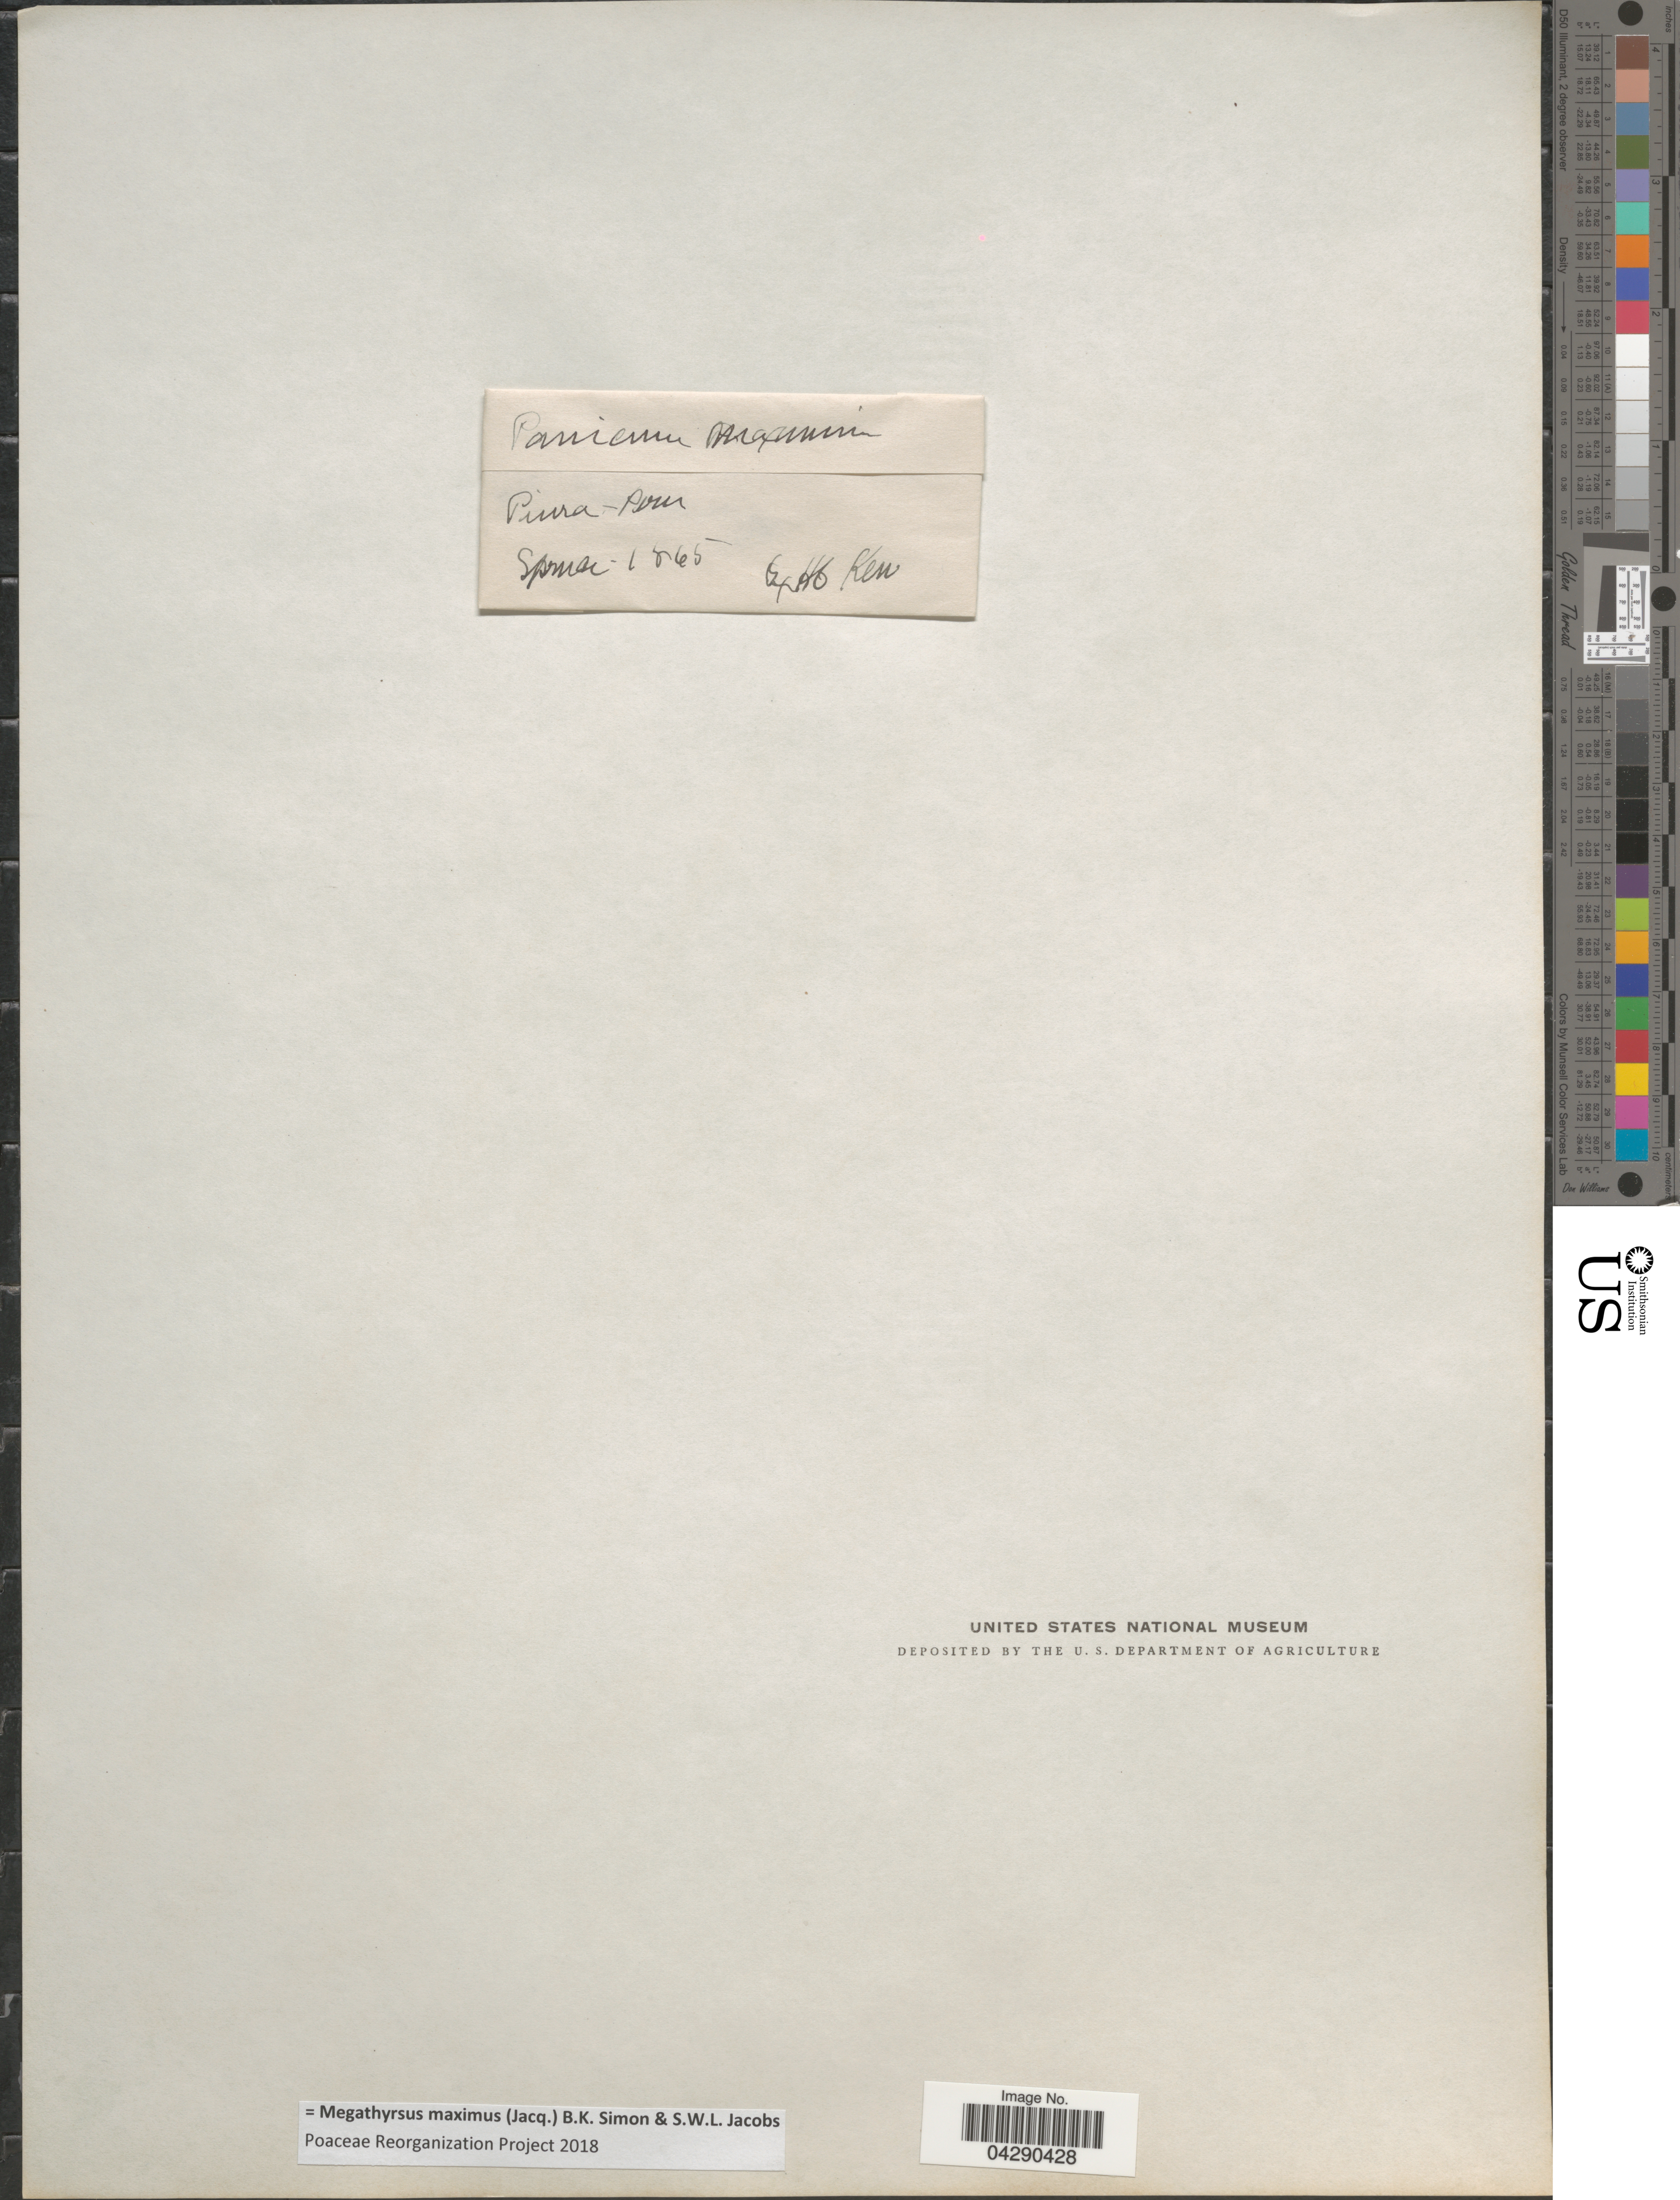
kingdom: Plantae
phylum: Tracheophyta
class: Liliopsida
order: Poales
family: Poaceae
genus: Megathyrsus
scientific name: Megathyrsus maximus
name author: (Jacq.) B.K. Simon & S.W.L. Jacobs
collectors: -. Spruce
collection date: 1865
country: Peru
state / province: Piura